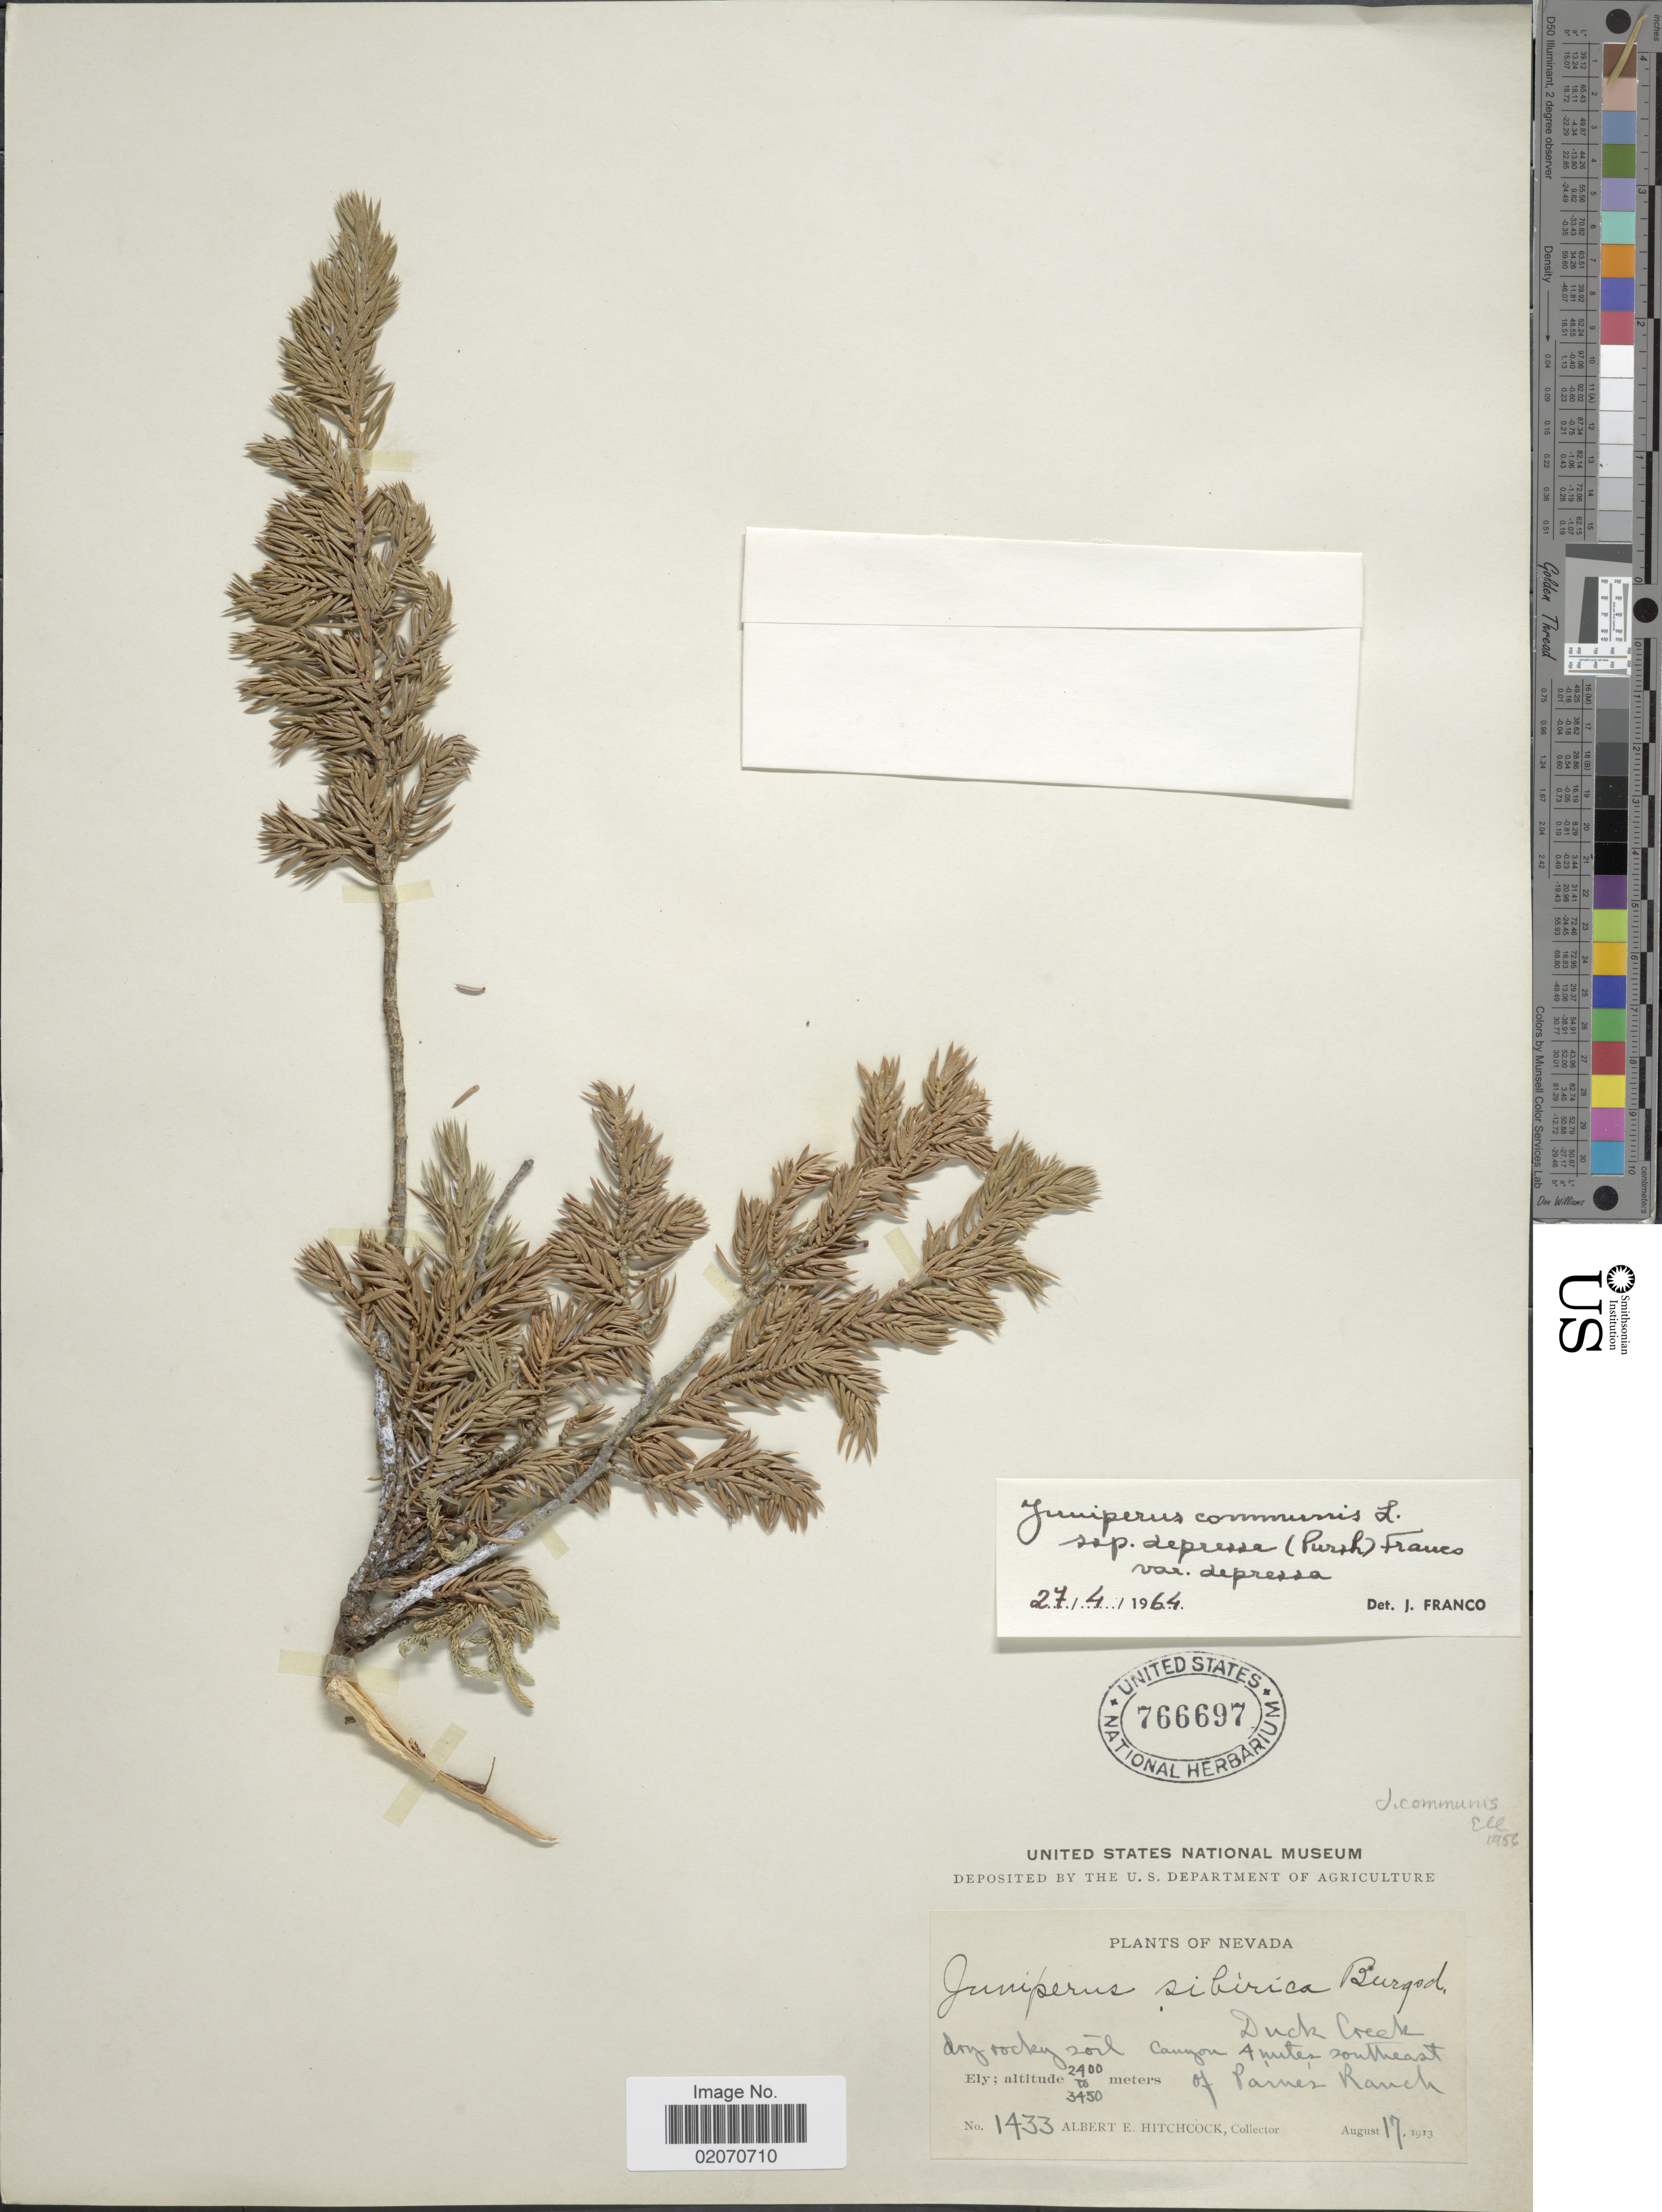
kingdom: Plantae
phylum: Tracheophyta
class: Pinopsida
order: Pinales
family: Cupressaceae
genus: Juniperus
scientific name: Juniperus communis subsp. depressa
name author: (Pursh) Franco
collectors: A. S. Hitchcock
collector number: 1433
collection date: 1913-08-17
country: United States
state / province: Nevada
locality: Duck creek, Canyon 4 miles southeast of Parner's Ranch, Ely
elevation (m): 2400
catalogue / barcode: US 766697